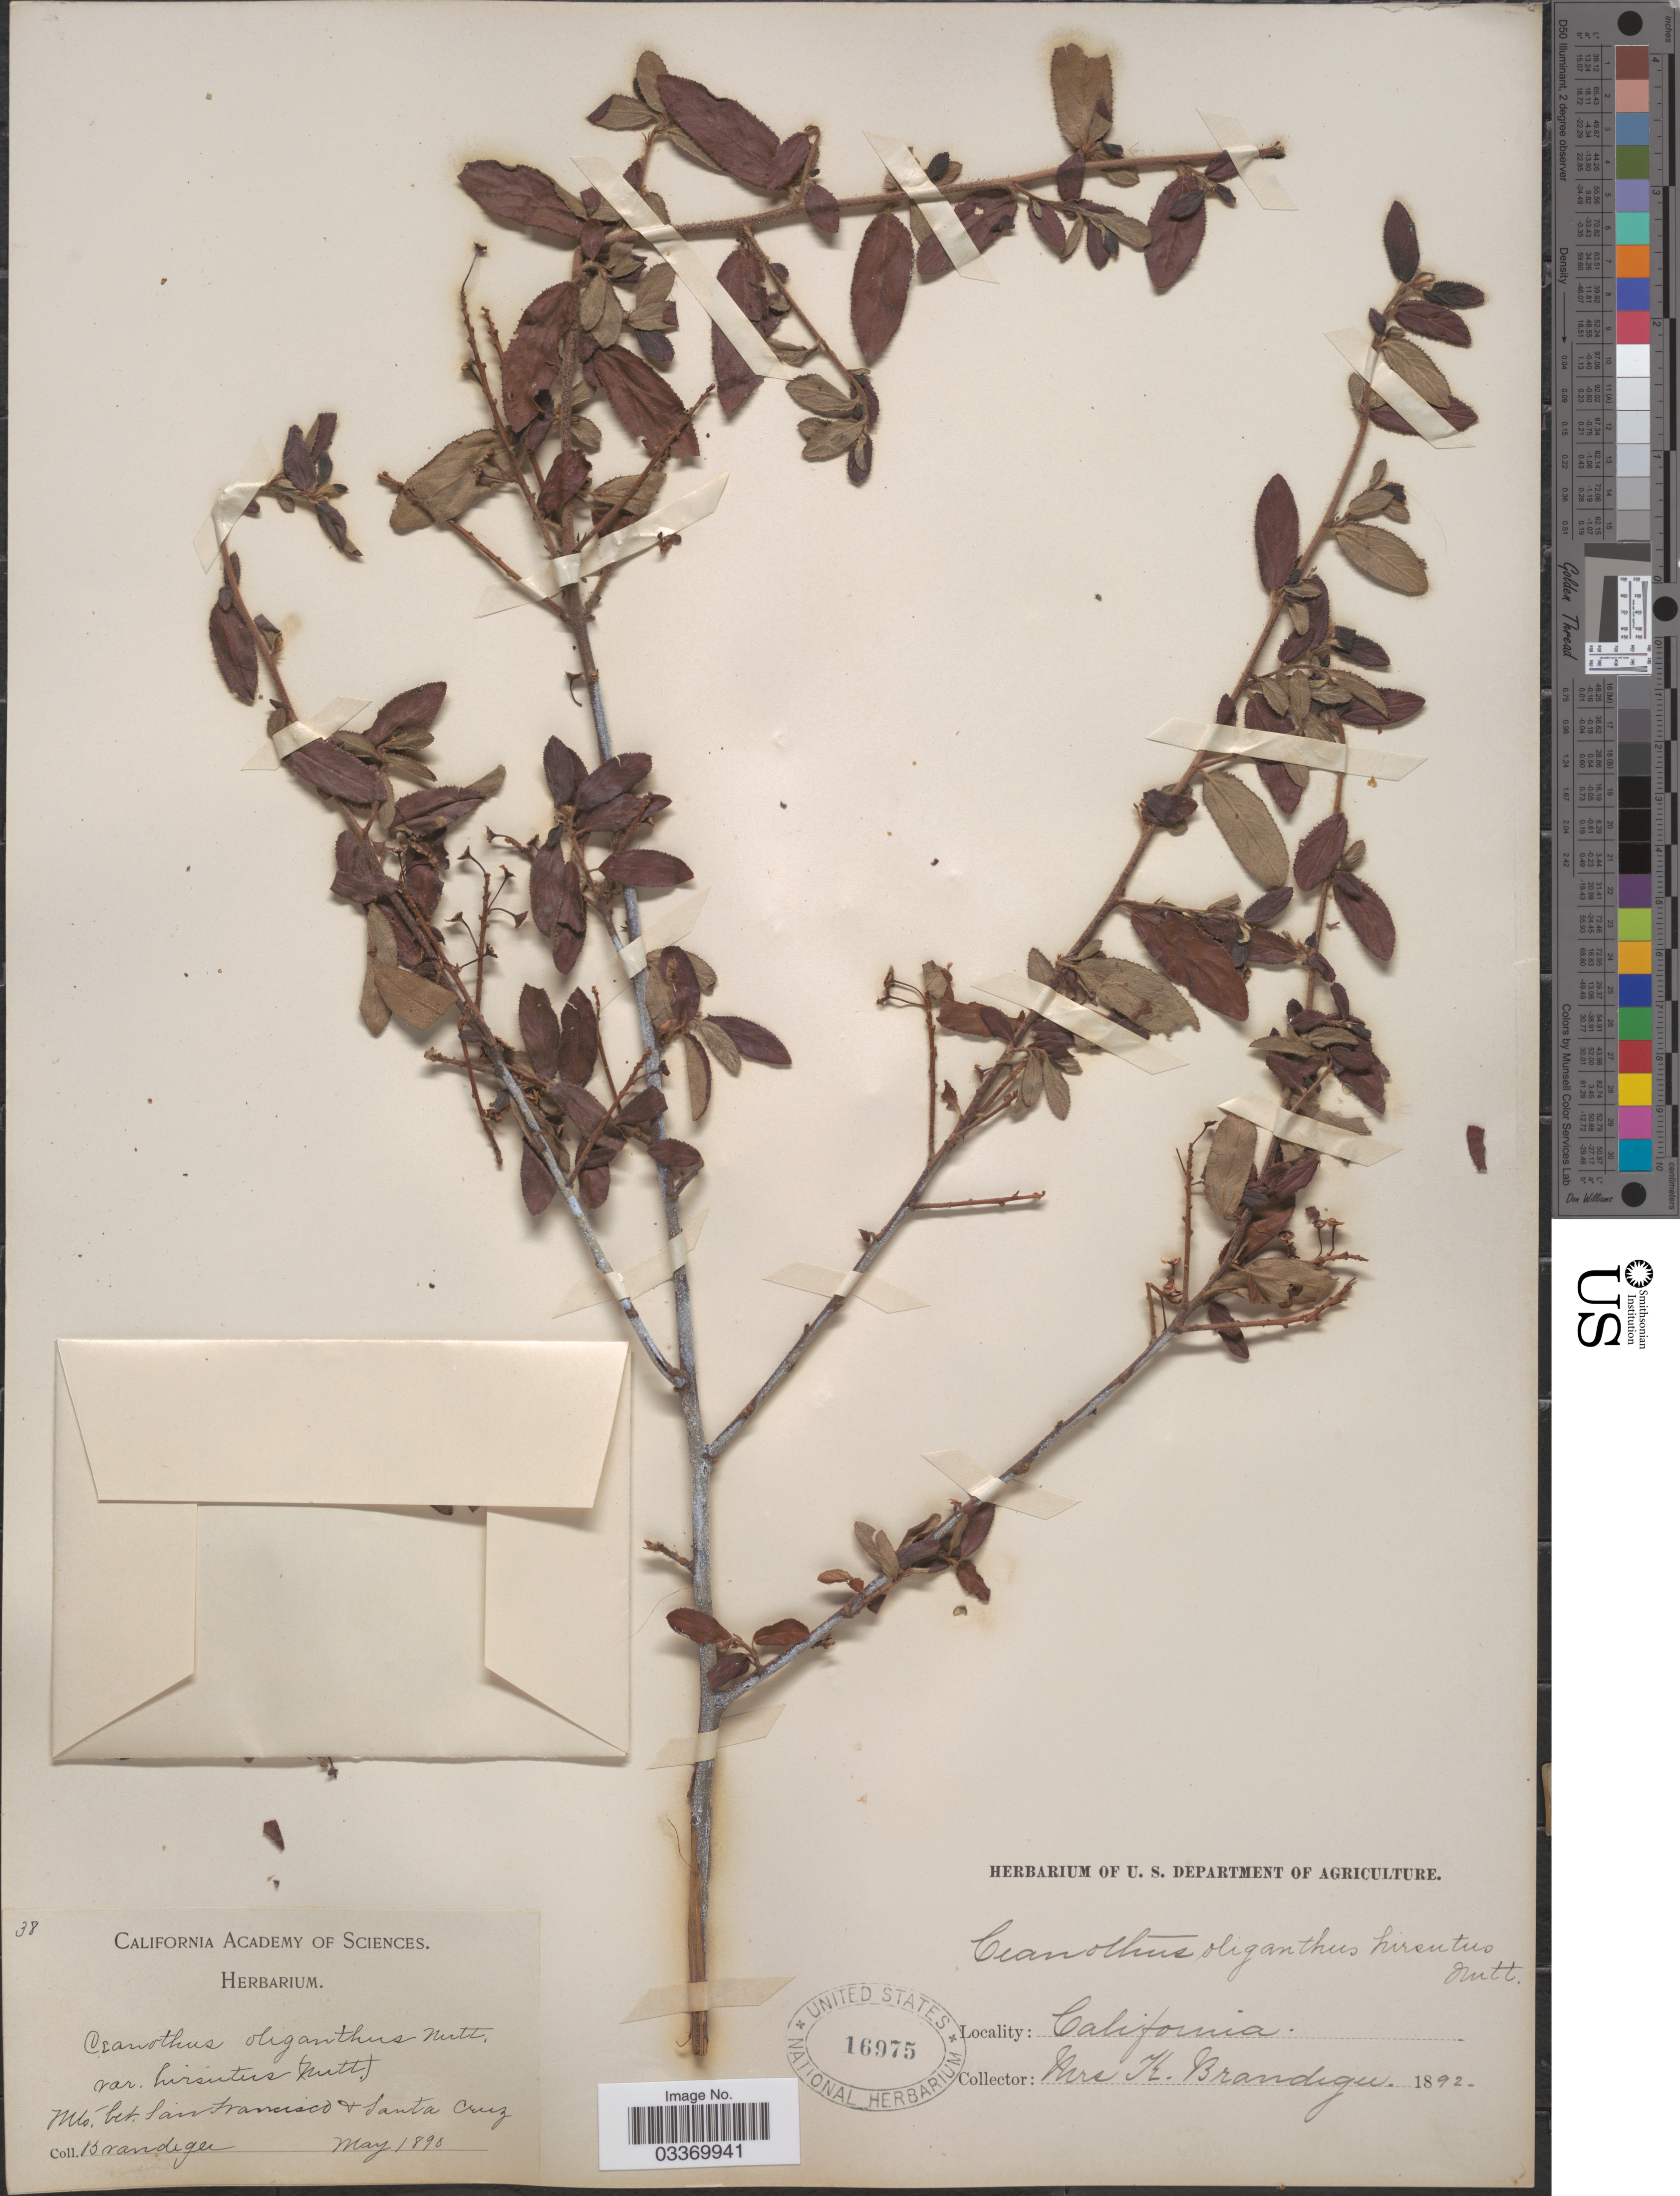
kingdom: Plantae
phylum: Tracheophyta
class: Magnoliopsida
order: Rosales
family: Rhamnaceae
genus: Ceanothus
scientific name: Ceanothus oliganthus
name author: Nutt.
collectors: K. Brandegee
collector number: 38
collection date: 1890-05/1892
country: United States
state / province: California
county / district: San Francisco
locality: Mts. bet. San Francisco & Santa Cruz.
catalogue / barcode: US 16975